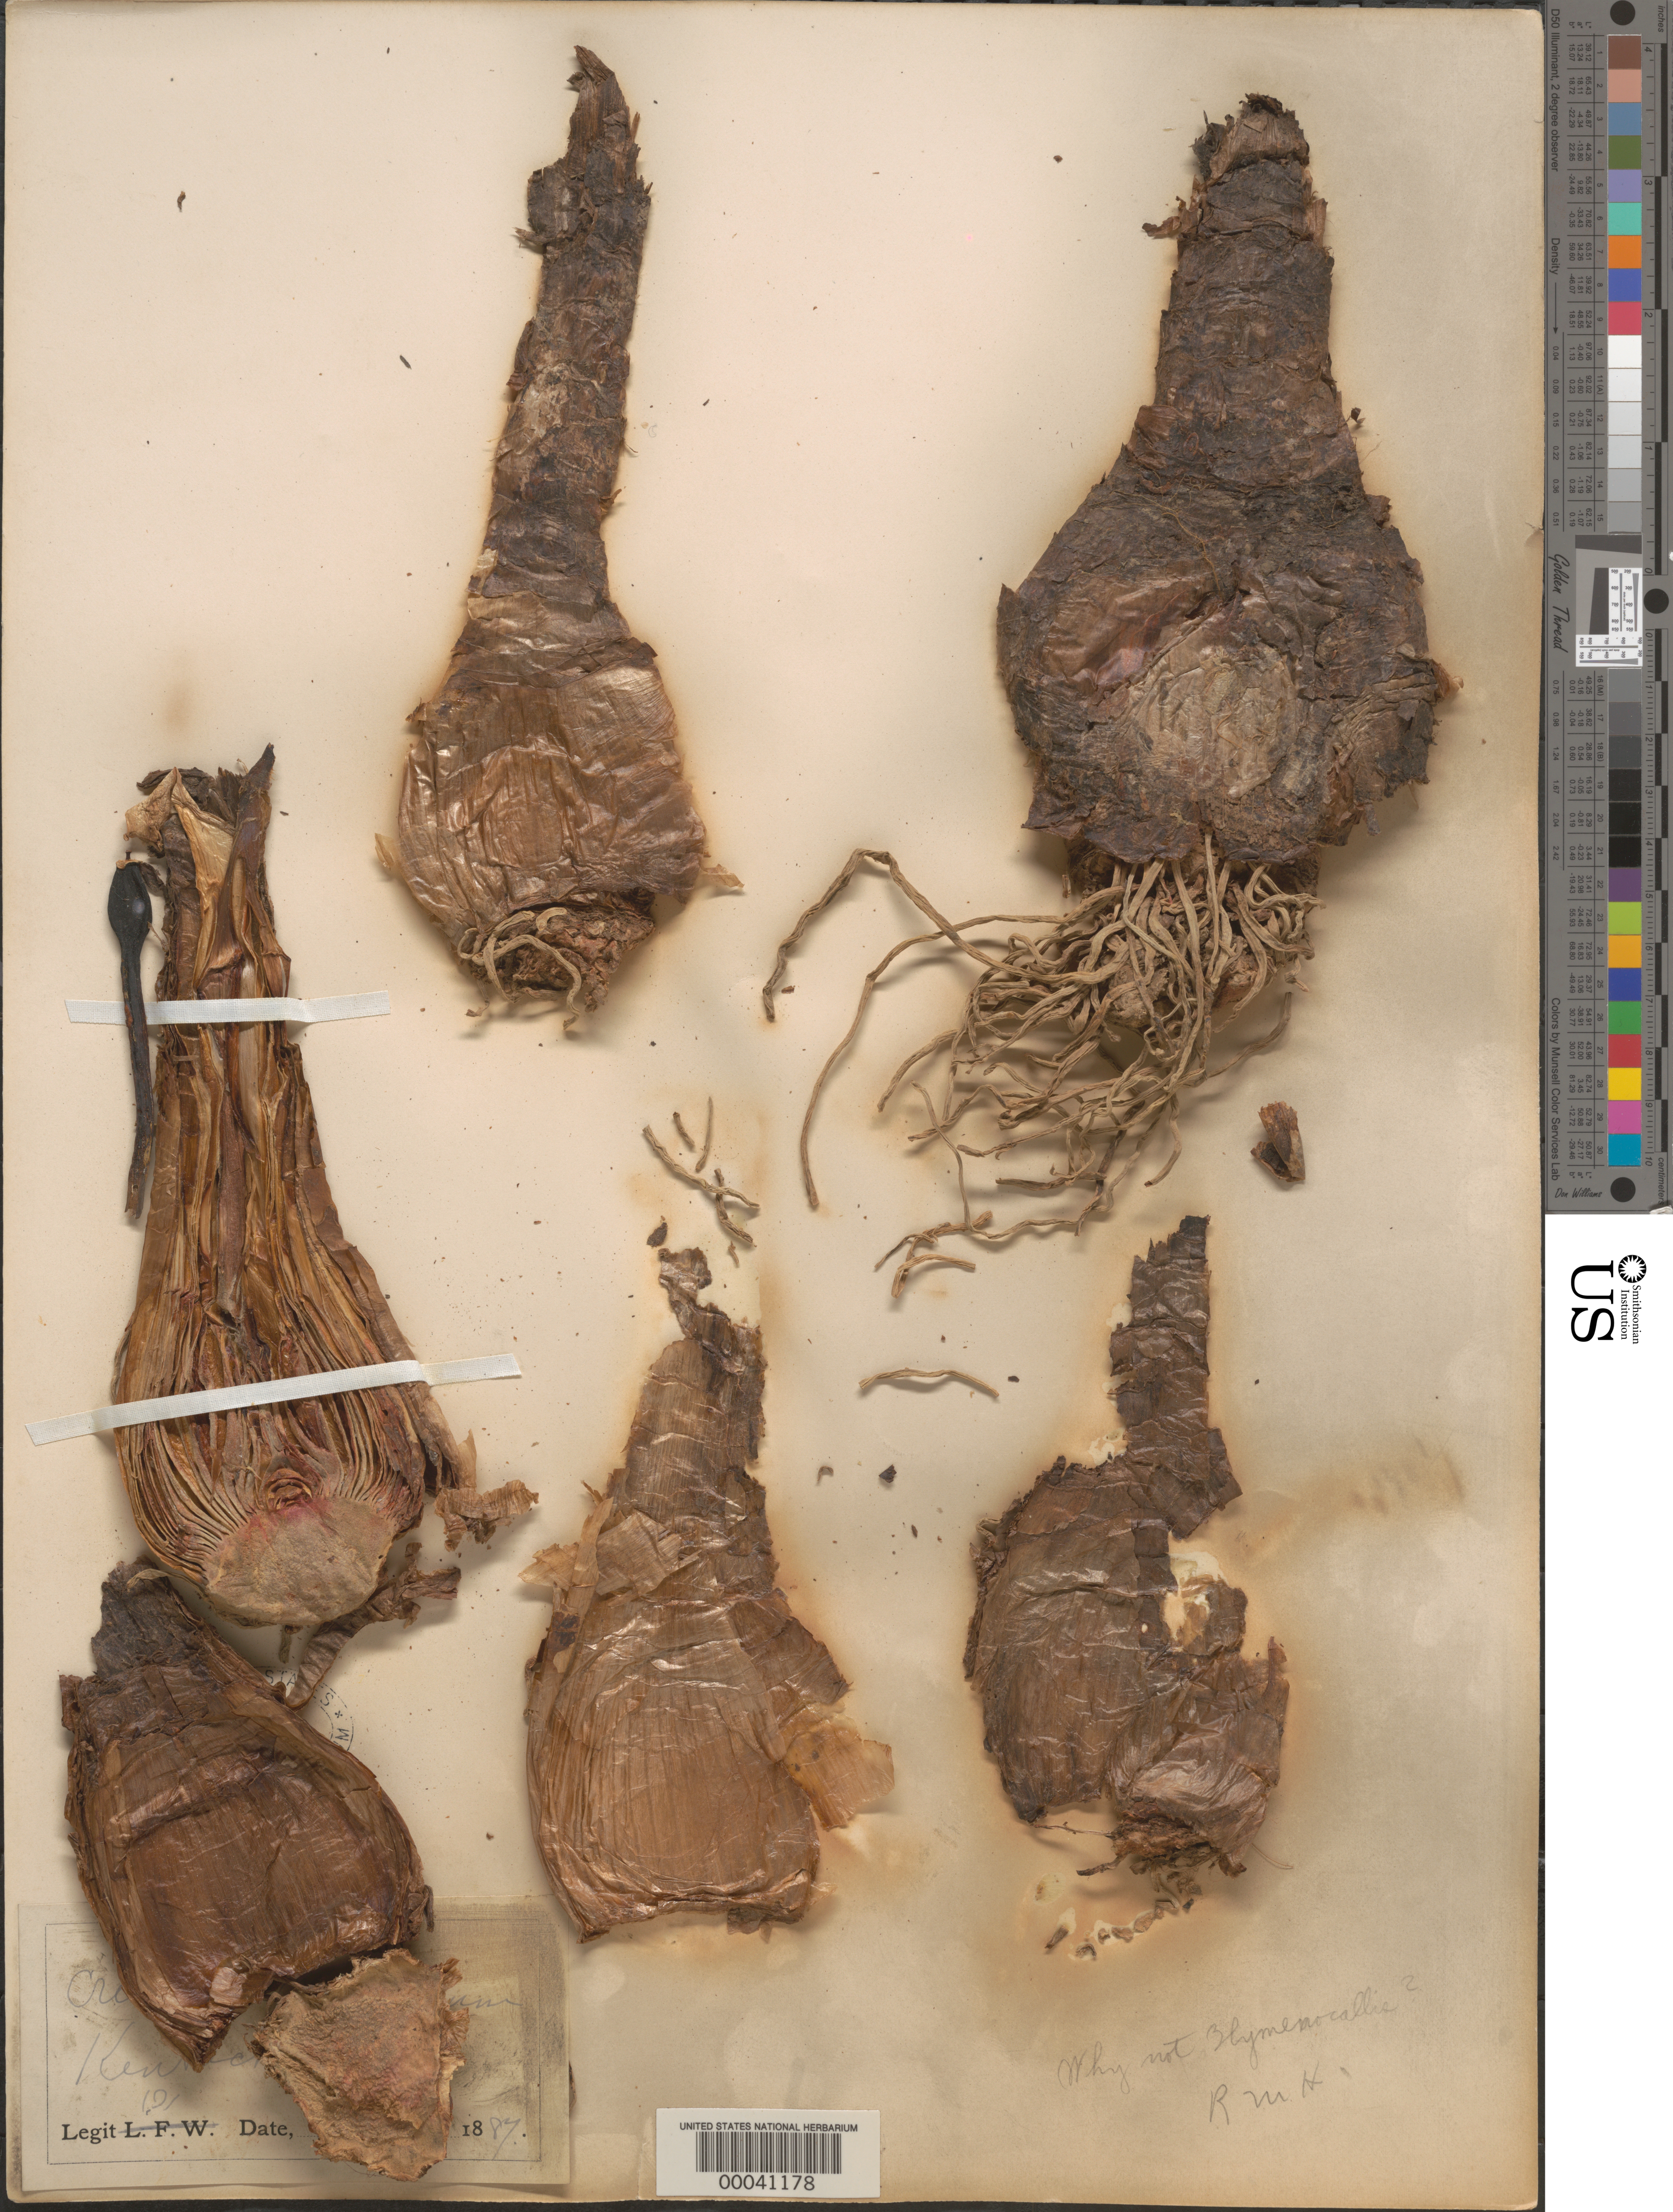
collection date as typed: Aug 1887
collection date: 1887-08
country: United States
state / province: Kentucky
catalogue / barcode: US 151083